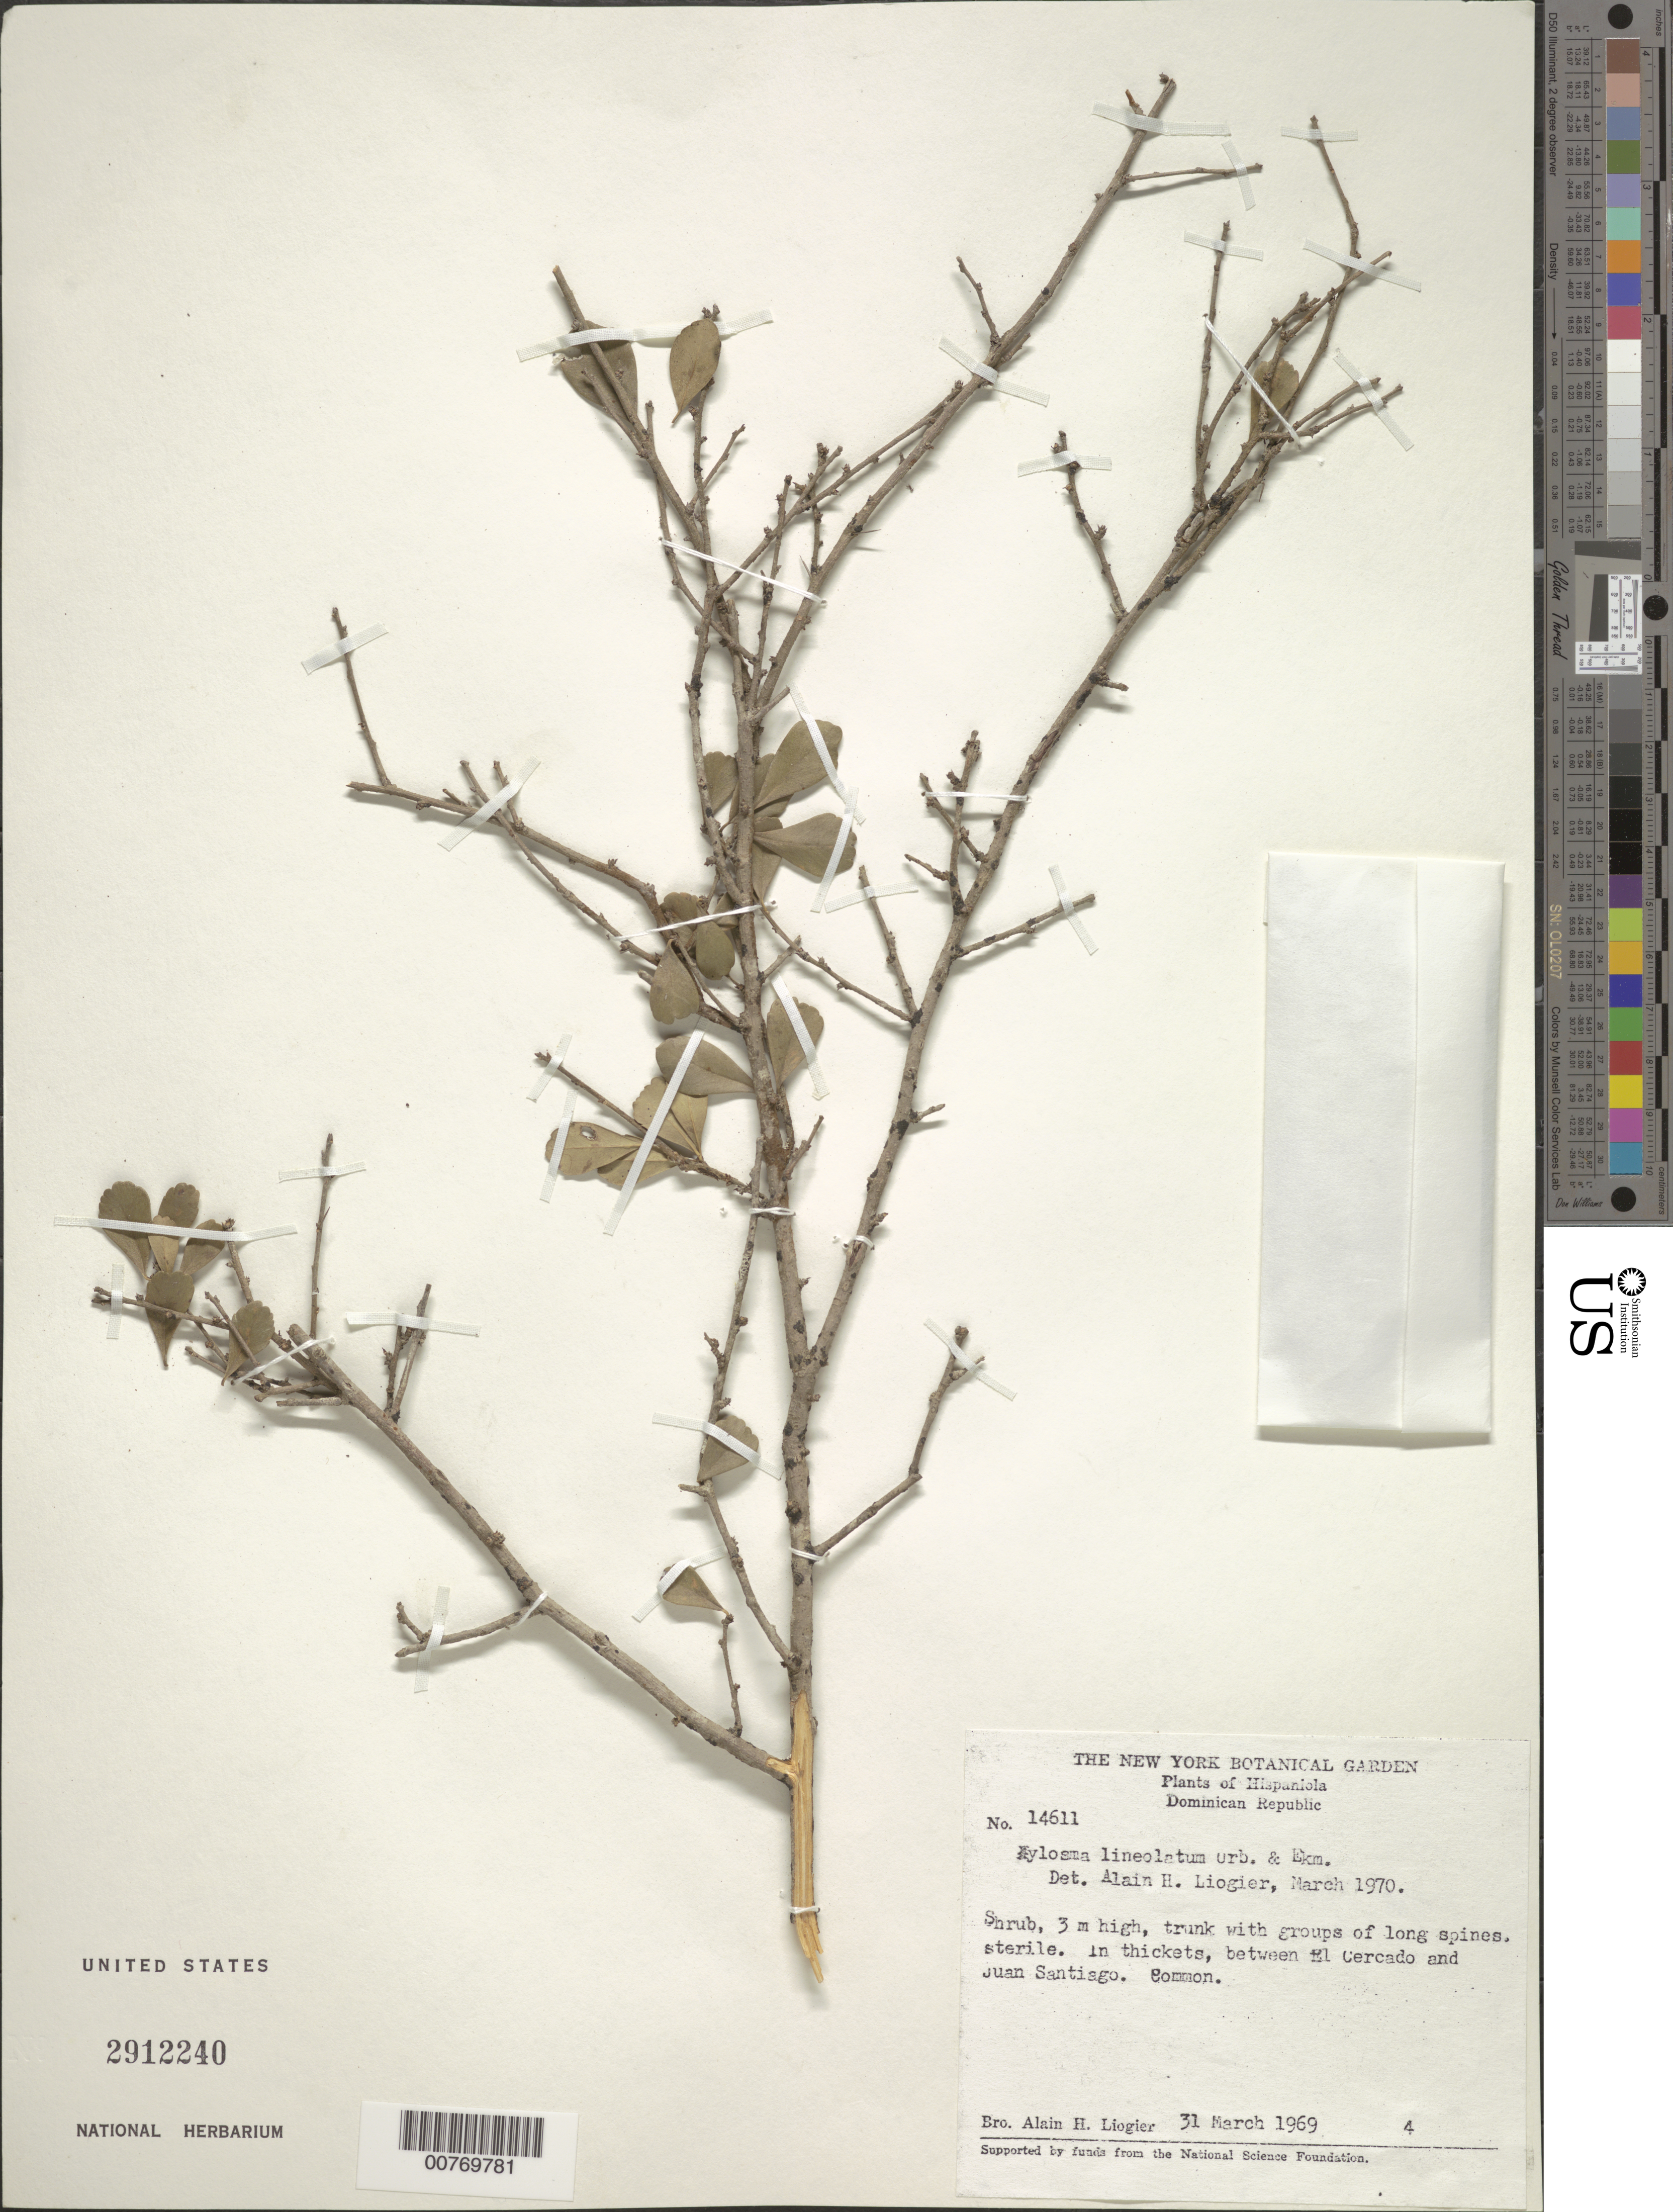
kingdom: Plantae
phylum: Tracheophyta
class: Magnoliopsida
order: Malpighiales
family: Salicaceae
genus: Xylosma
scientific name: Xylosma lineolata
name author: Urb. & Ekman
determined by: Liogier, Alain H.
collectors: A. H. Liogier, R. Jiménez M. & J. Jiménez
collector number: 14611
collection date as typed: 31 Mar 1969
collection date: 1969-03-31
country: Dominican Republic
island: Hispaniola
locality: Between El Cercado and Juan Santiago.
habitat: In thickets.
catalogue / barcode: US 2912240